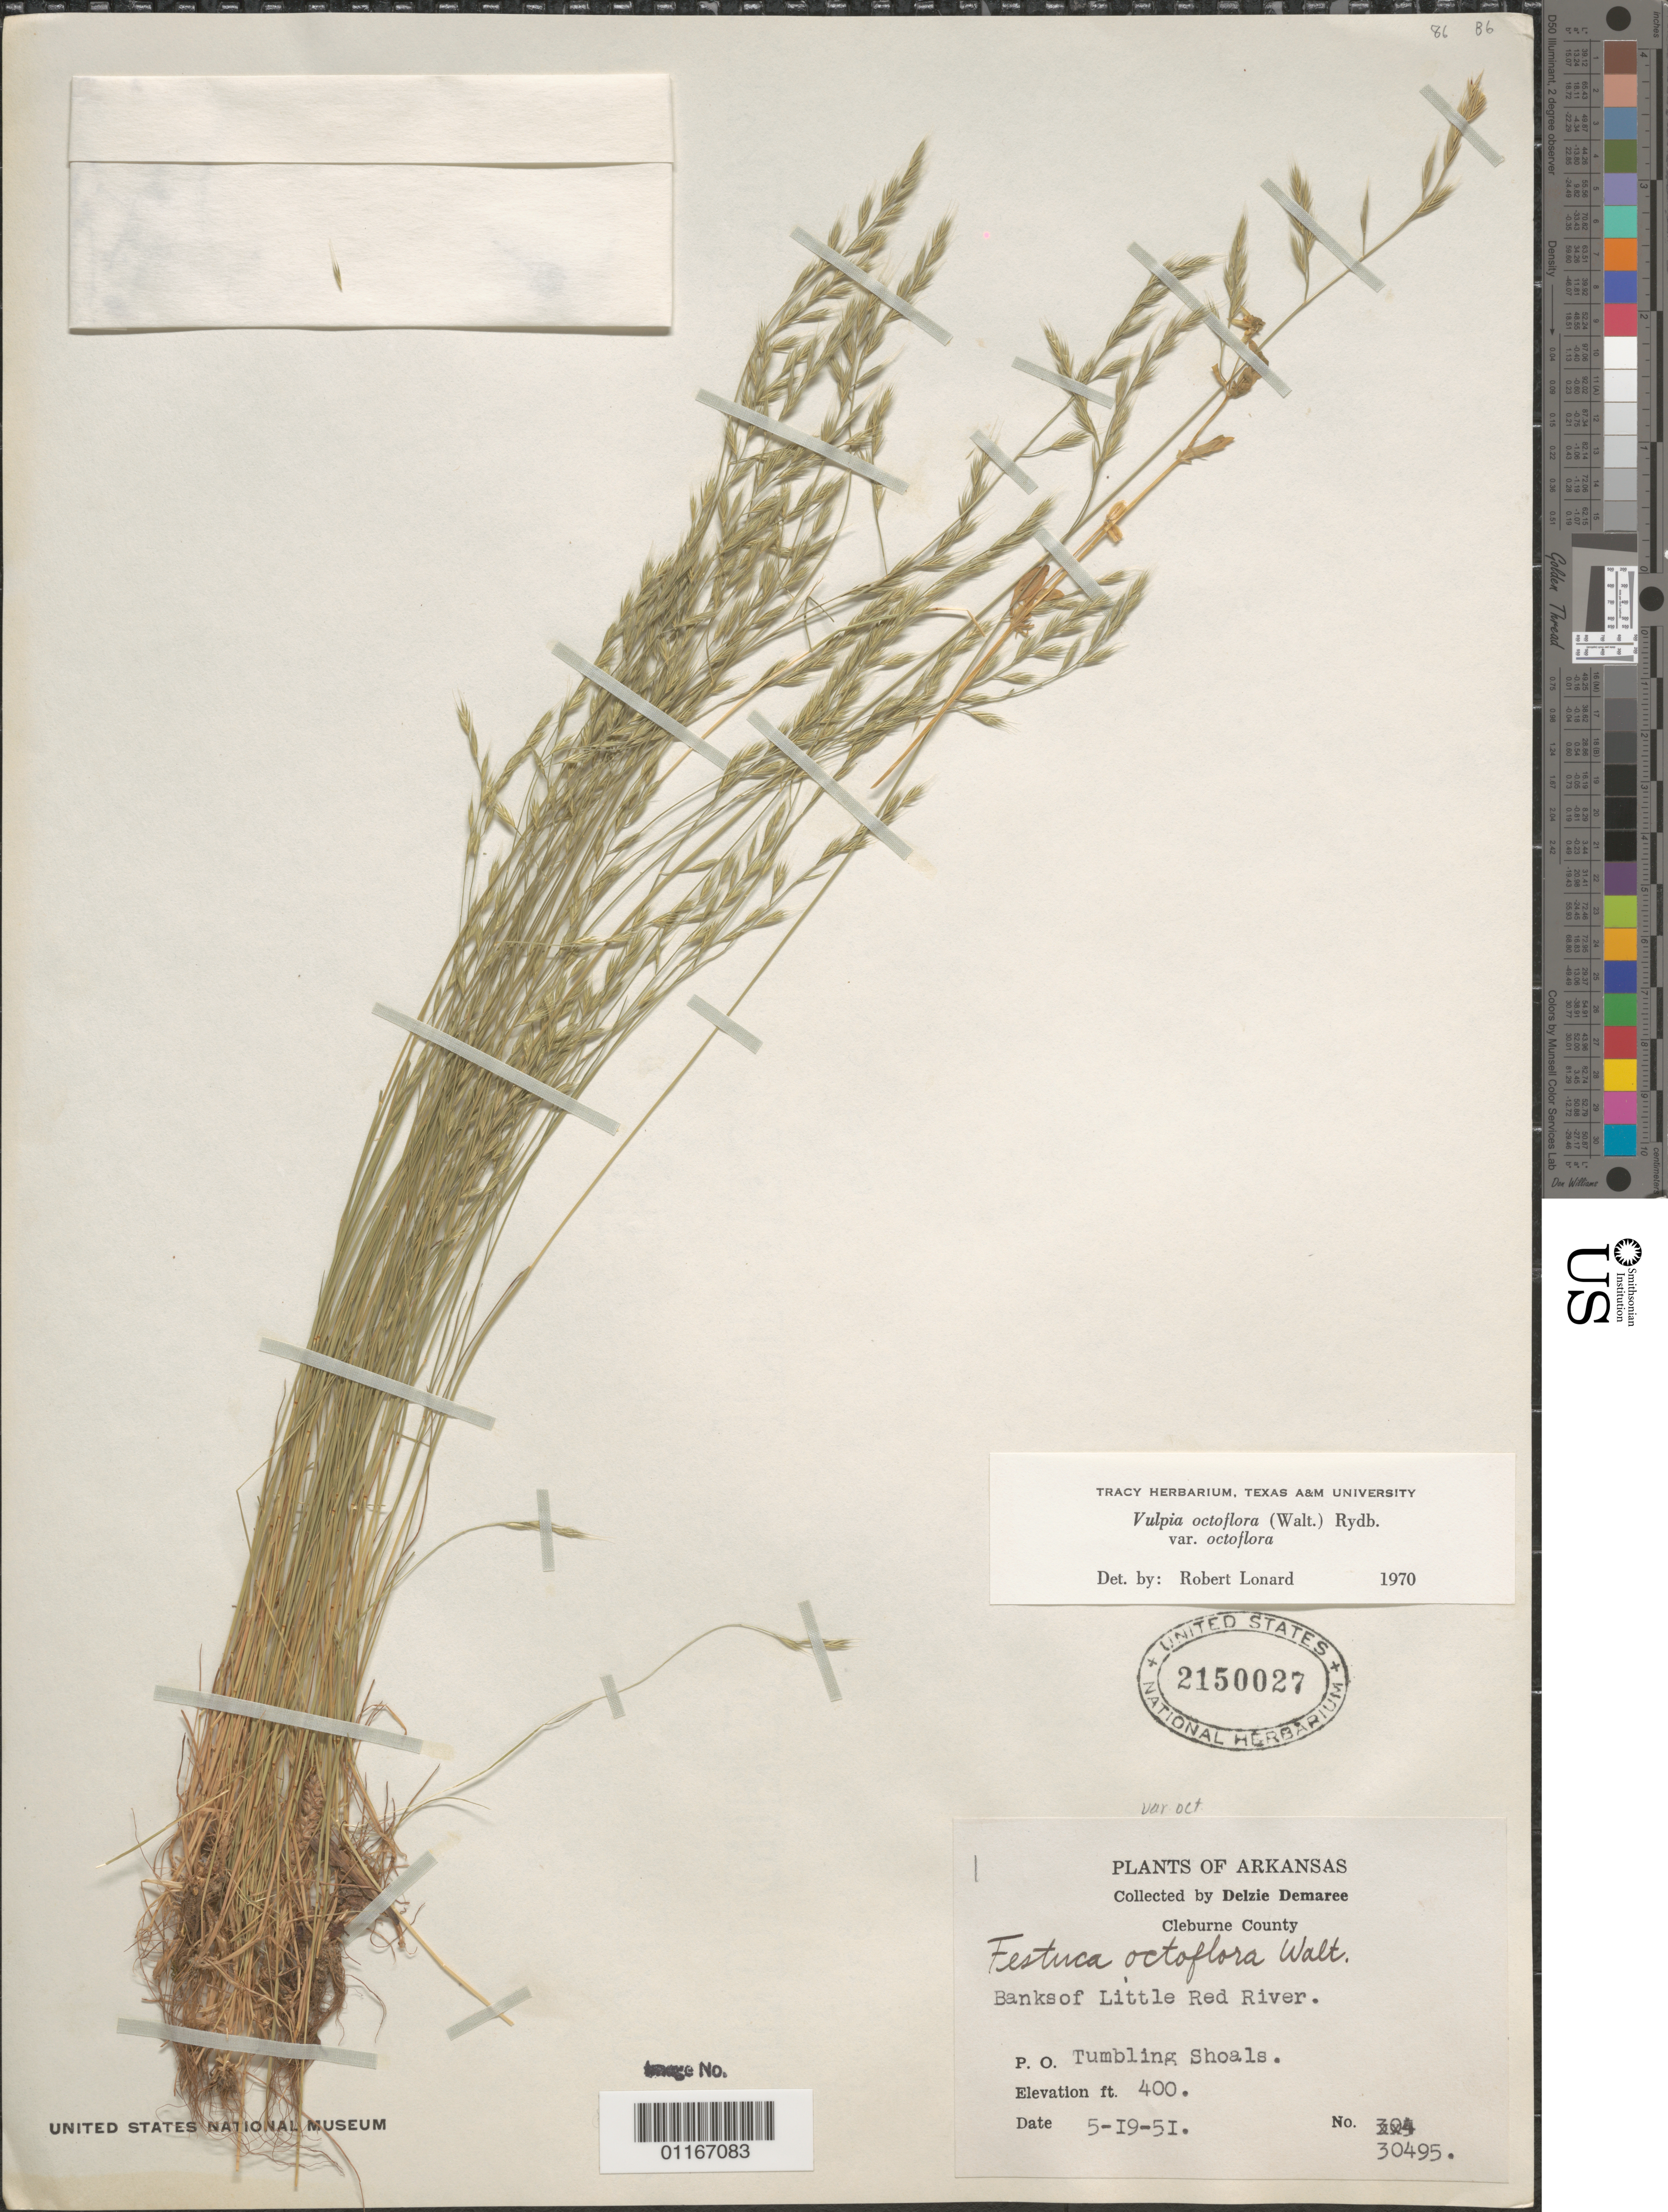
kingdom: Plantae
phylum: Tracheophyta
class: Liliopsida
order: Poales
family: Poaceae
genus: Vulpia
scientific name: Vulpia octoflora var. octoflora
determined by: Lonard, R. I.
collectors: D. Demaree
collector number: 30495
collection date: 1951-05-19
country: United States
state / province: Arkansas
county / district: Cleburne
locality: Banks of Little Red River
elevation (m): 122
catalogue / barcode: US 2150027